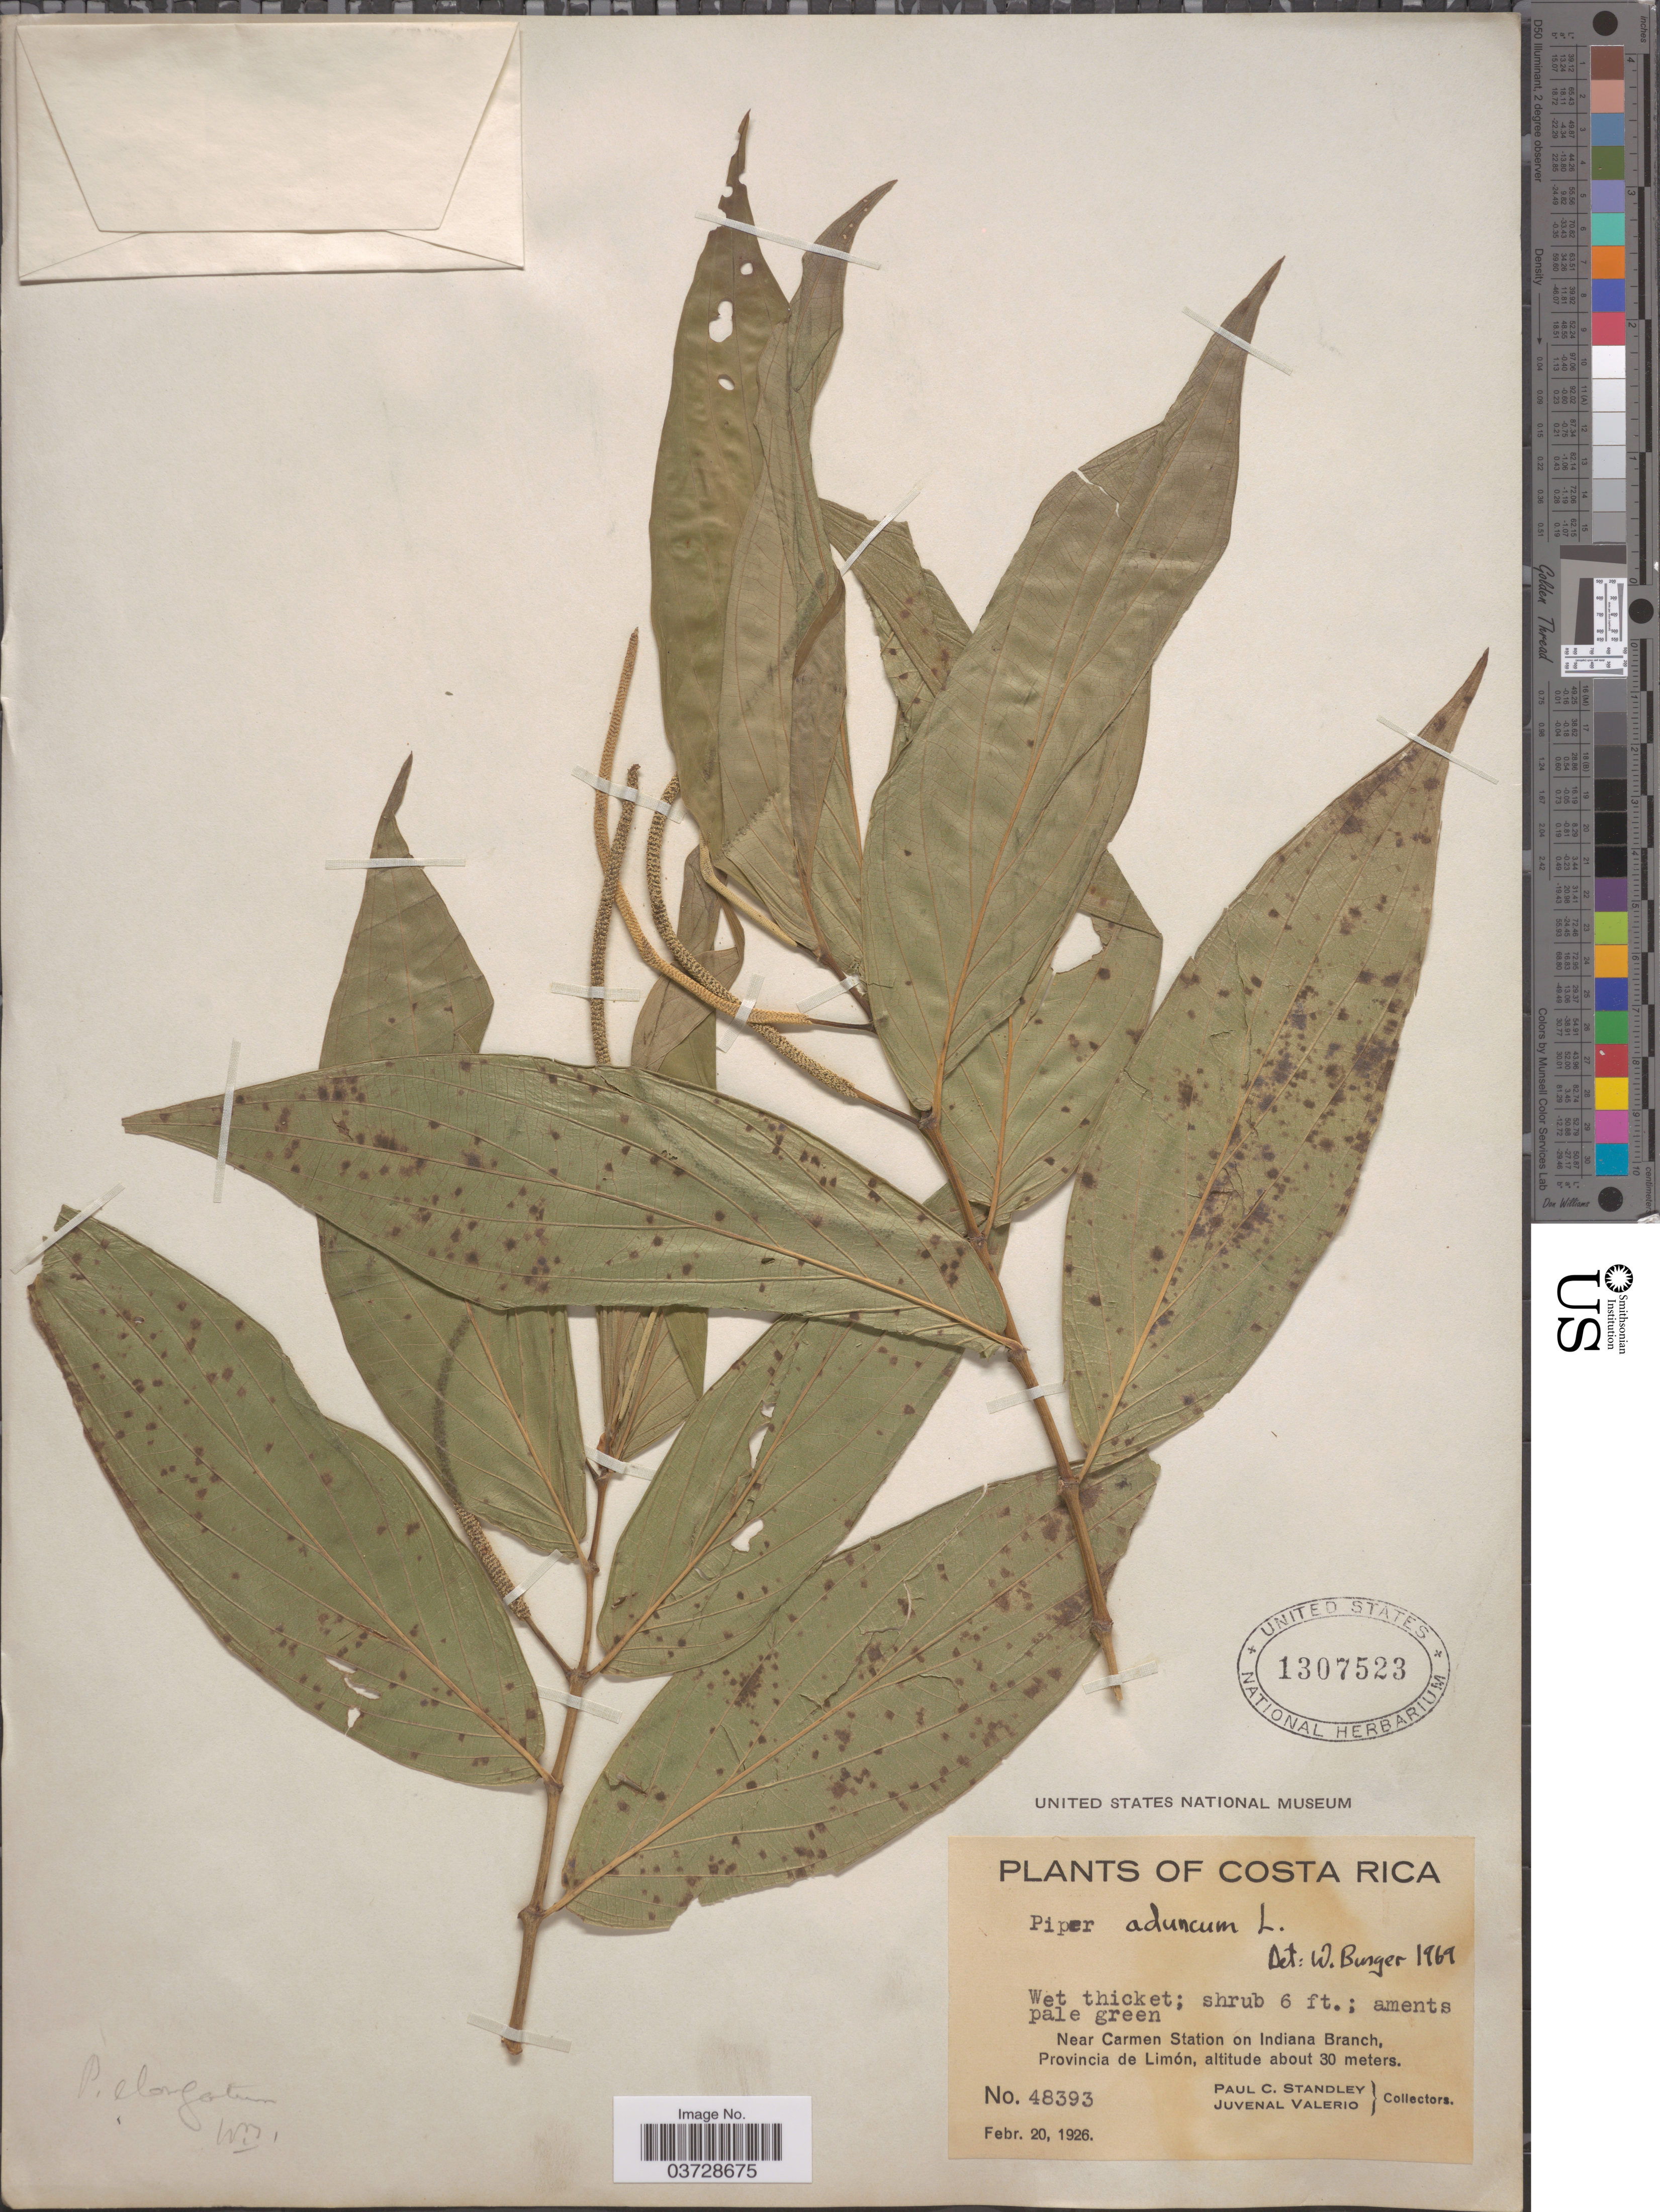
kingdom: Plantae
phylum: Tracheophyta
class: Magnoliopsida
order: Piperales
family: Piperaceae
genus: Piper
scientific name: Piper aduncum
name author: L.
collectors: P. C. Standley & J. Valerio R.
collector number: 48393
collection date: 1926-02-20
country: Costa Rica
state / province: Limón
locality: Near Carmen Station on Indiana Branch.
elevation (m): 30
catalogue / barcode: US 1307523